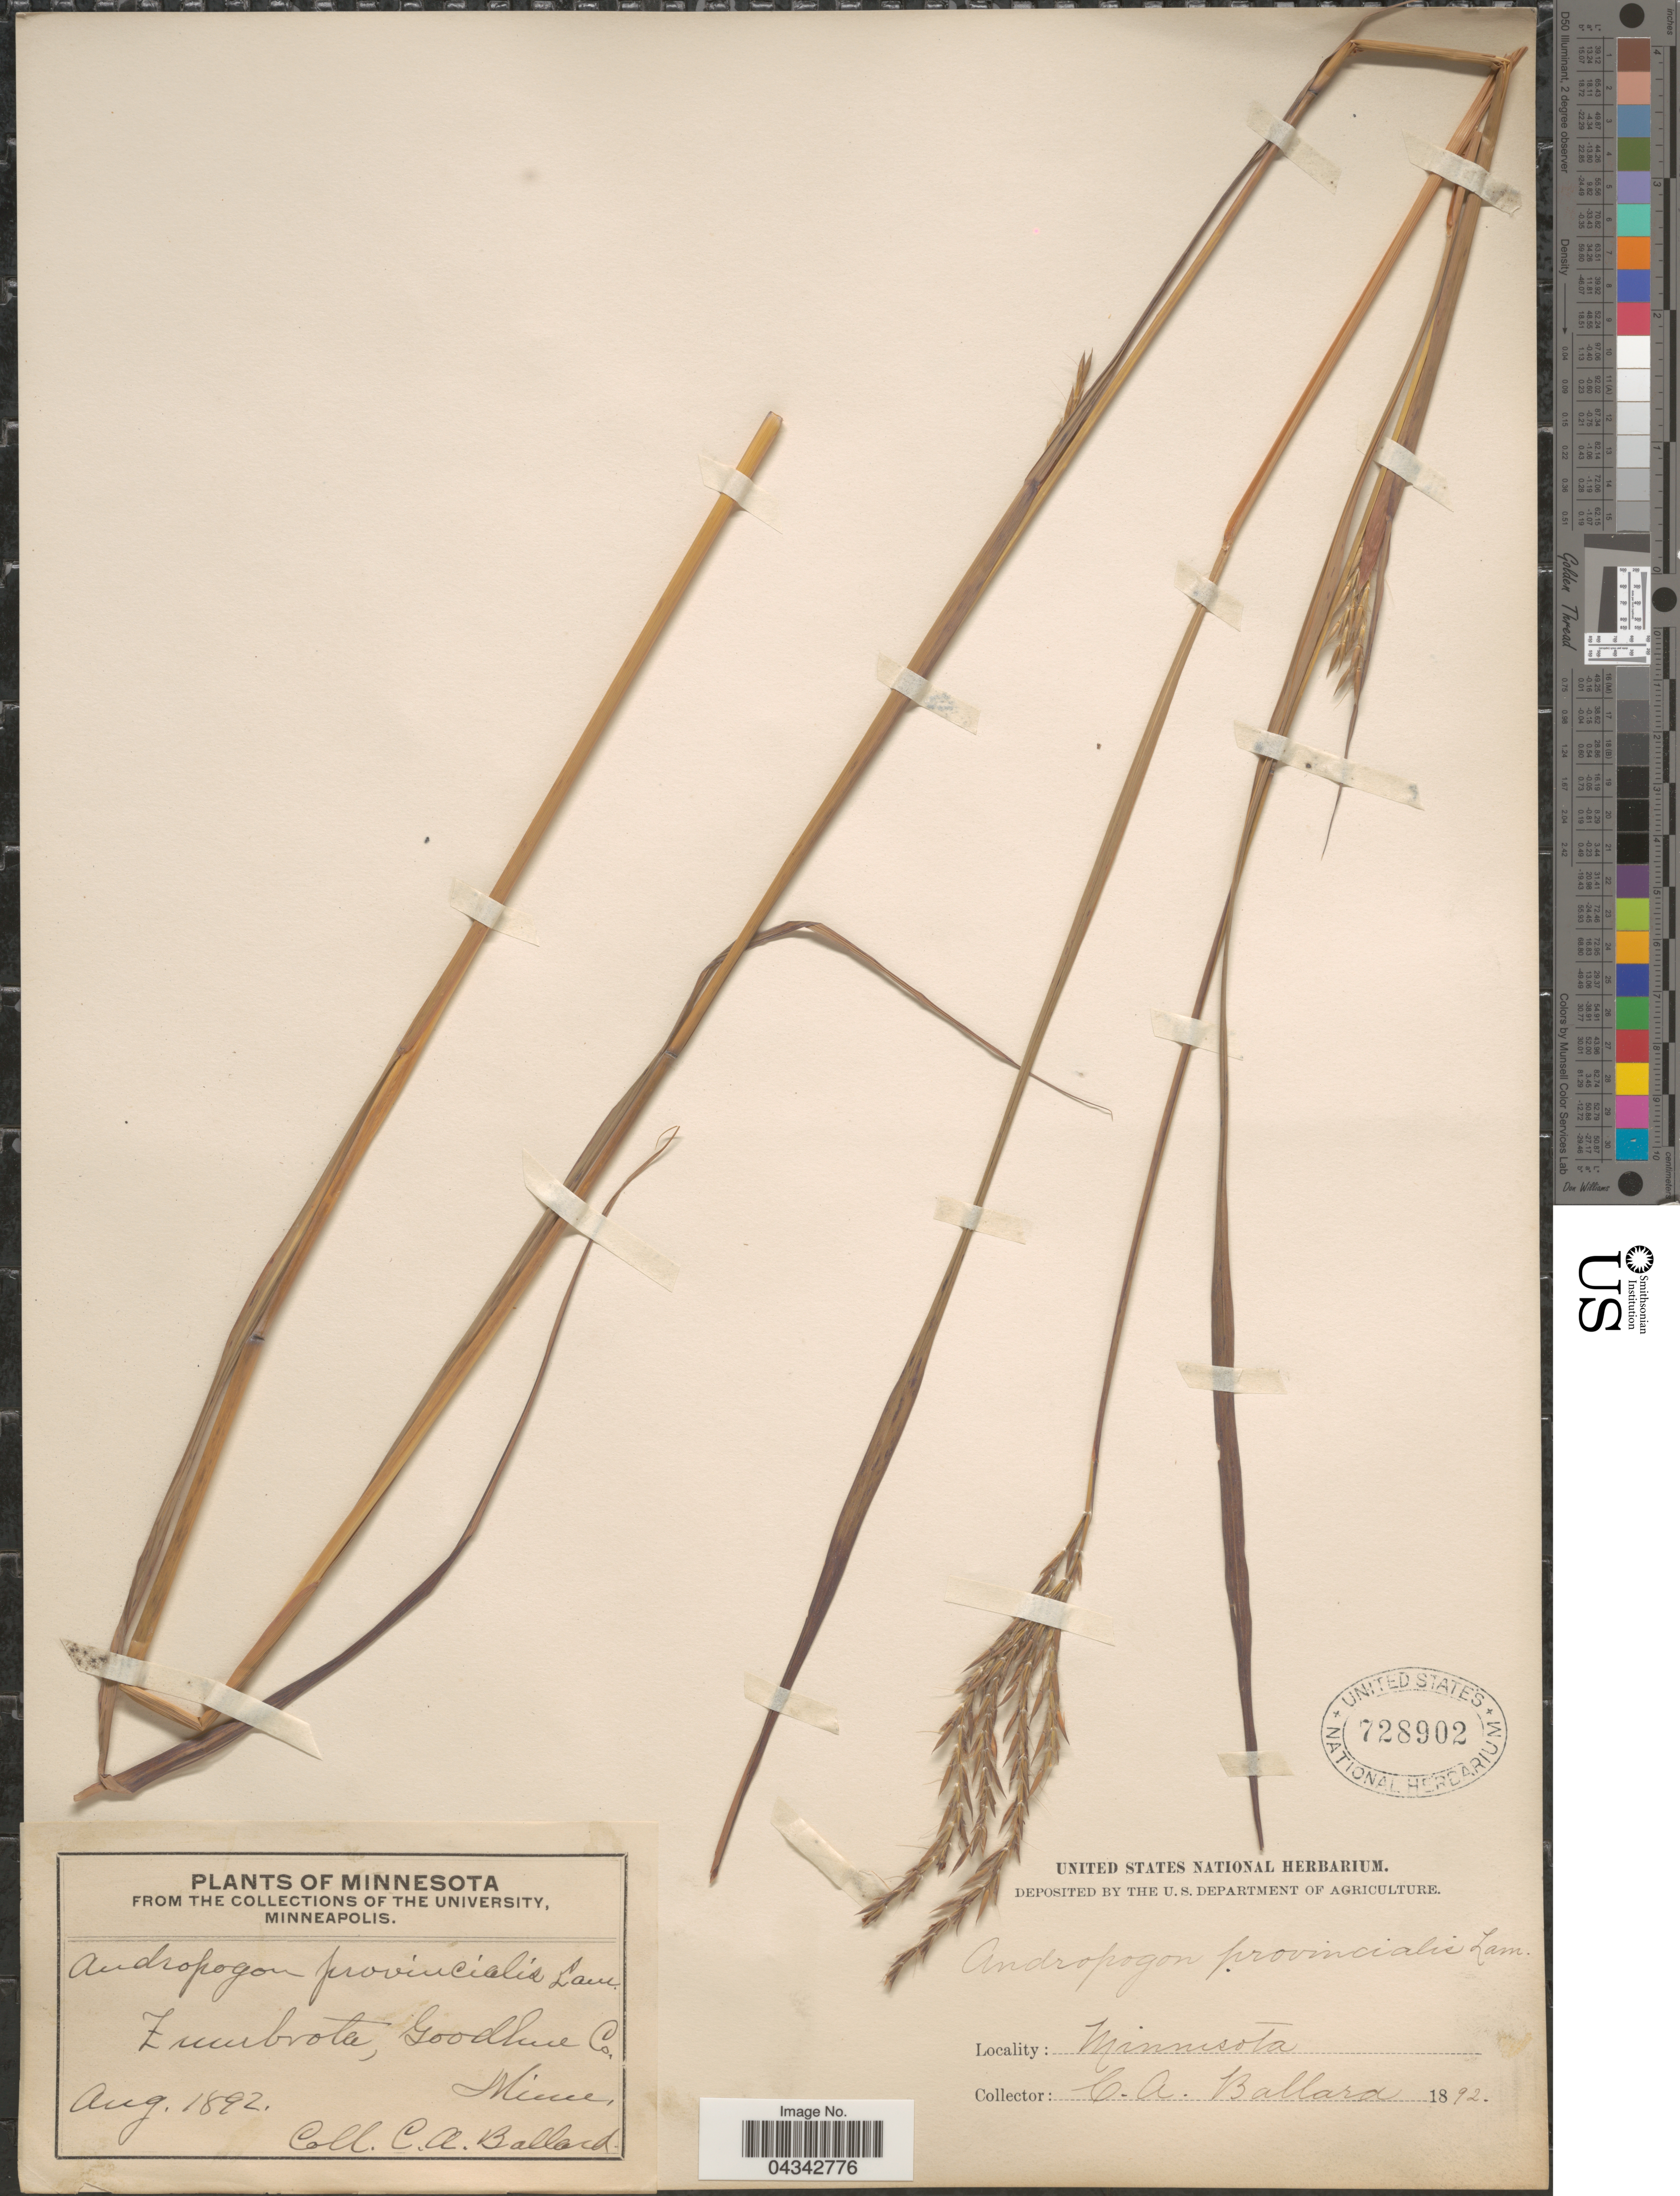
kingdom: Plantae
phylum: Tracheophyta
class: Liliopsida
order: Poales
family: Poaceae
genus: Andropogon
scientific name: Andropogon gerardii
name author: Vitman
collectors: C. A. Ballard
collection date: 1892-08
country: United States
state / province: Minnesota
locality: Zumbrota, Goodhue Co.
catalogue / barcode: US 728902